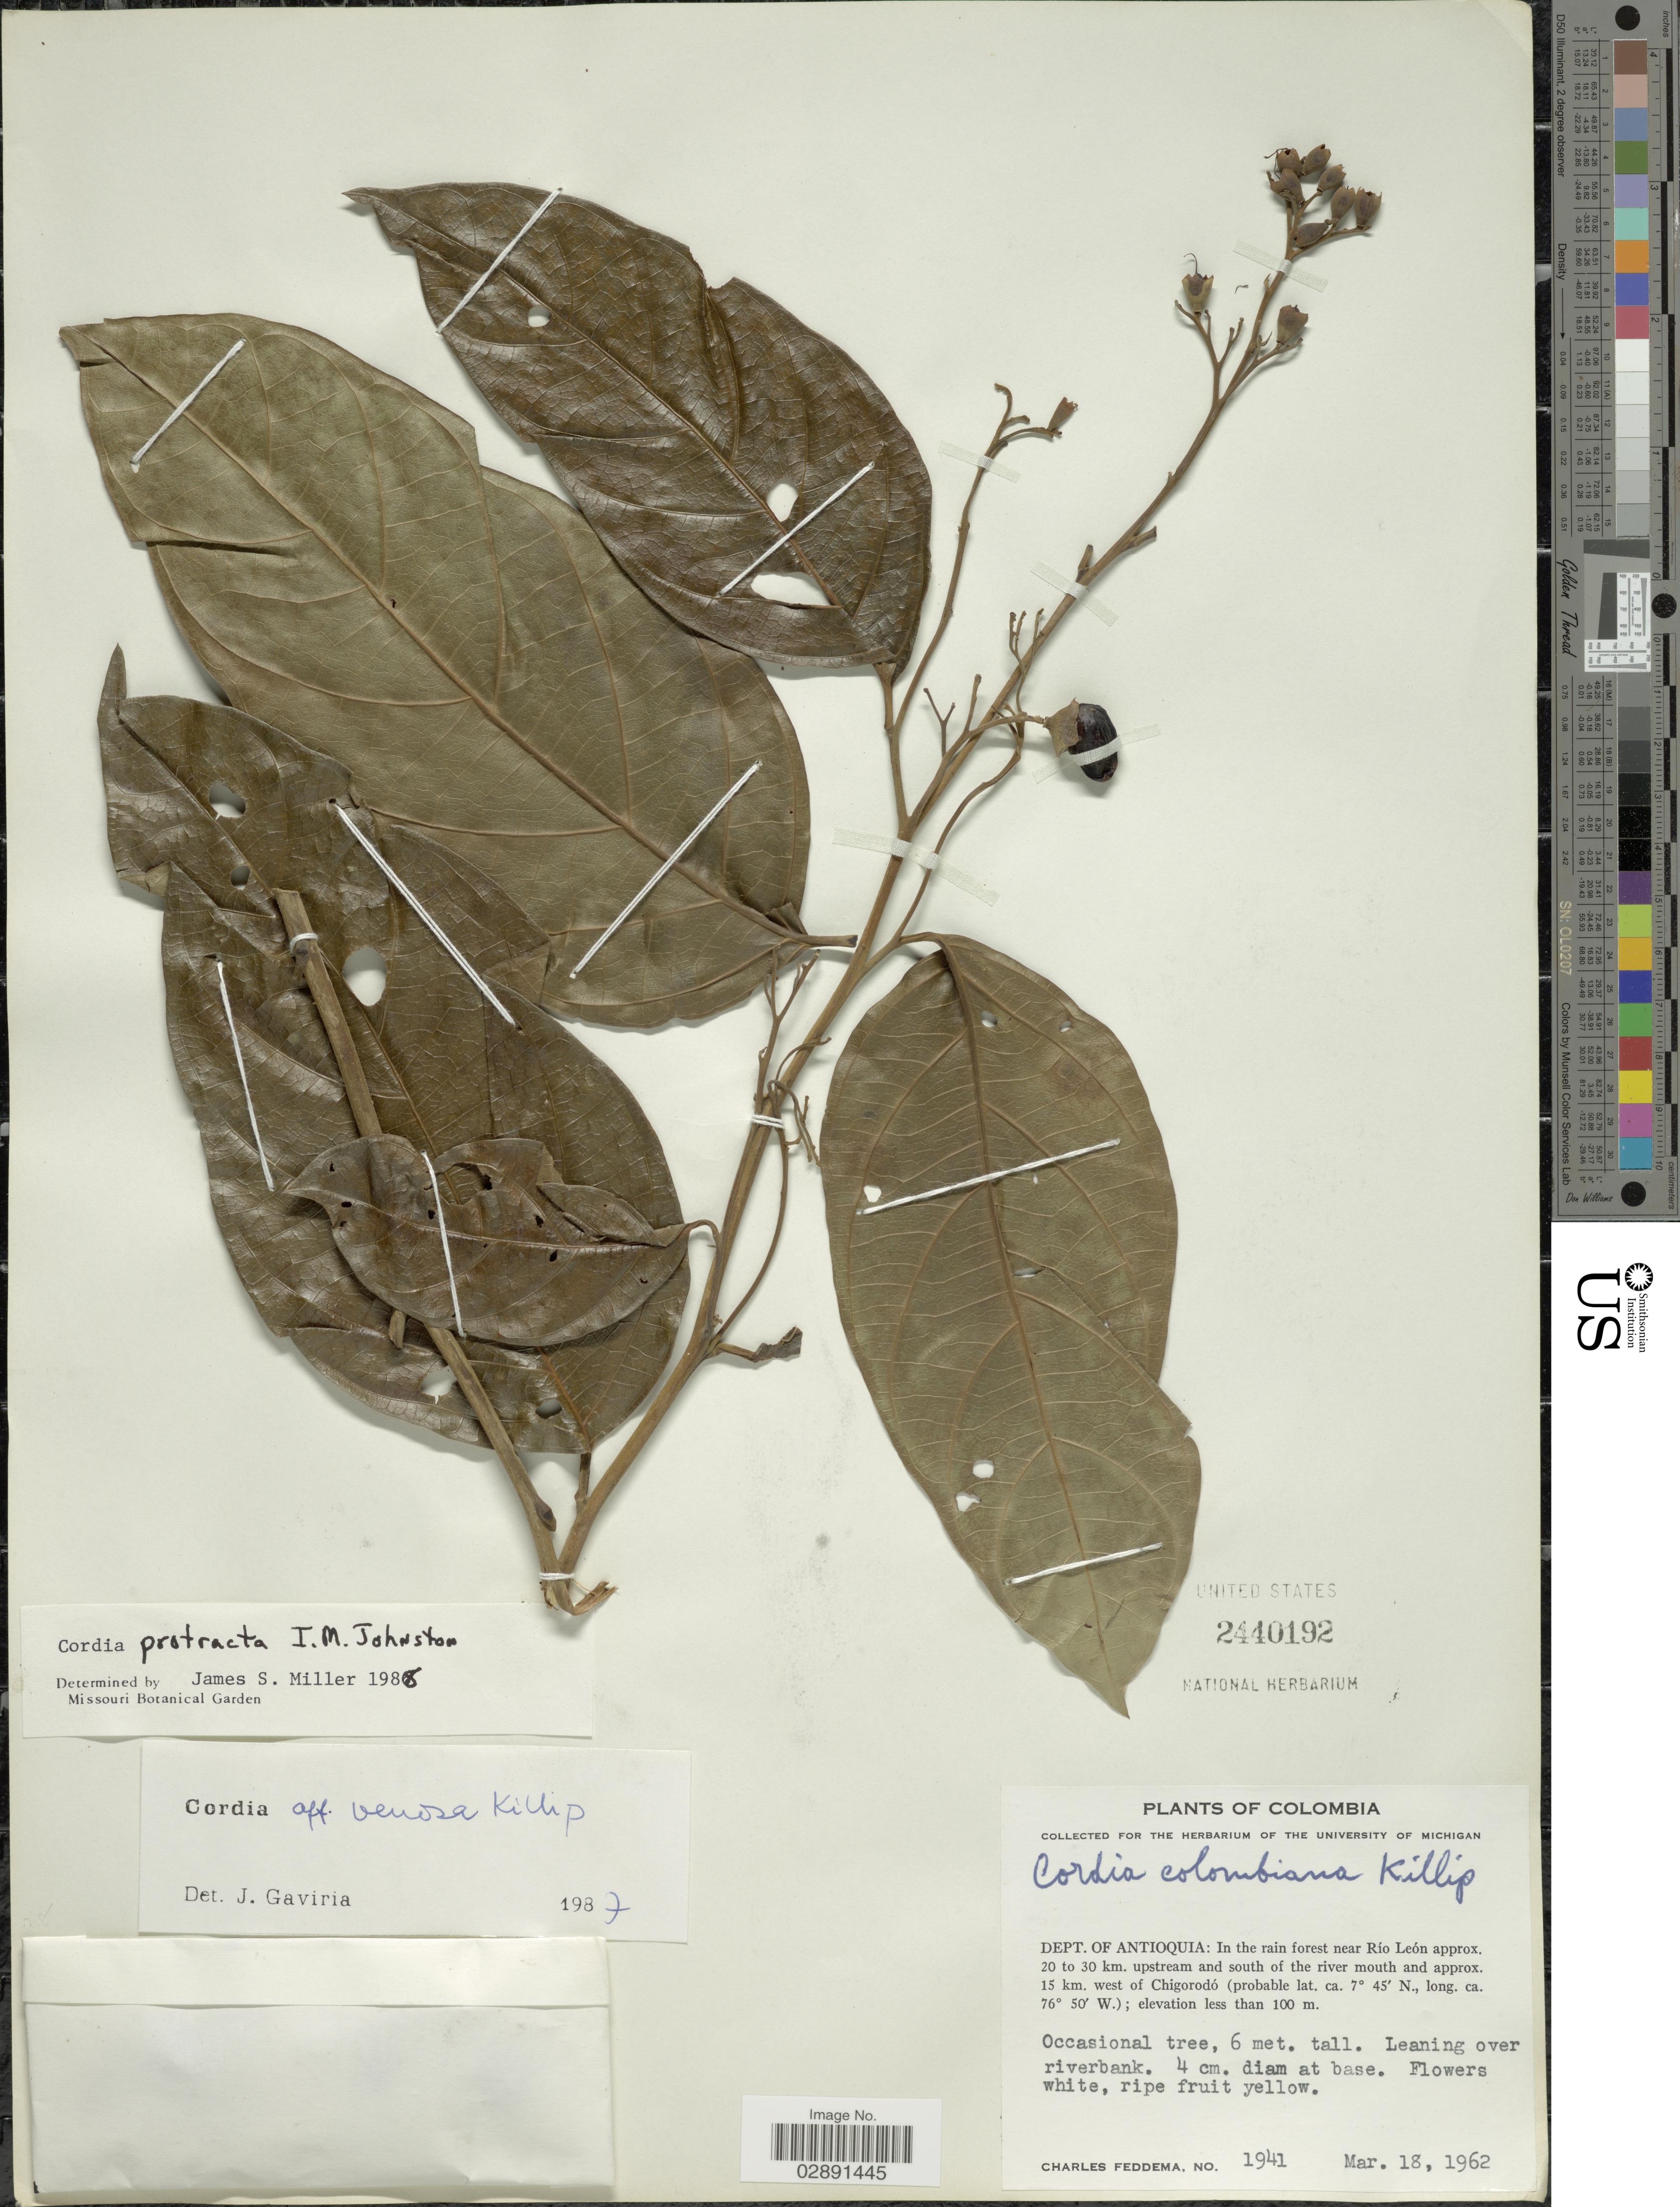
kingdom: Plantae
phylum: Tracheophyta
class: Magnoliopsida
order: Boraginales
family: Cordiaceae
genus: Cordia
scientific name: Cordia protracta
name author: I.M. Johnst.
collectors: C. Feddema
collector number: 1941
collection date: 1962-03-18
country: Colombia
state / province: Antioquia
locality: Dept. of Antioquia: In the rain forest near Río León approx. 20 to 30 km. upstream and south of the river mouth and approx. 15 km. west of Chigorodó.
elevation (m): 100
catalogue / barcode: US 2440192